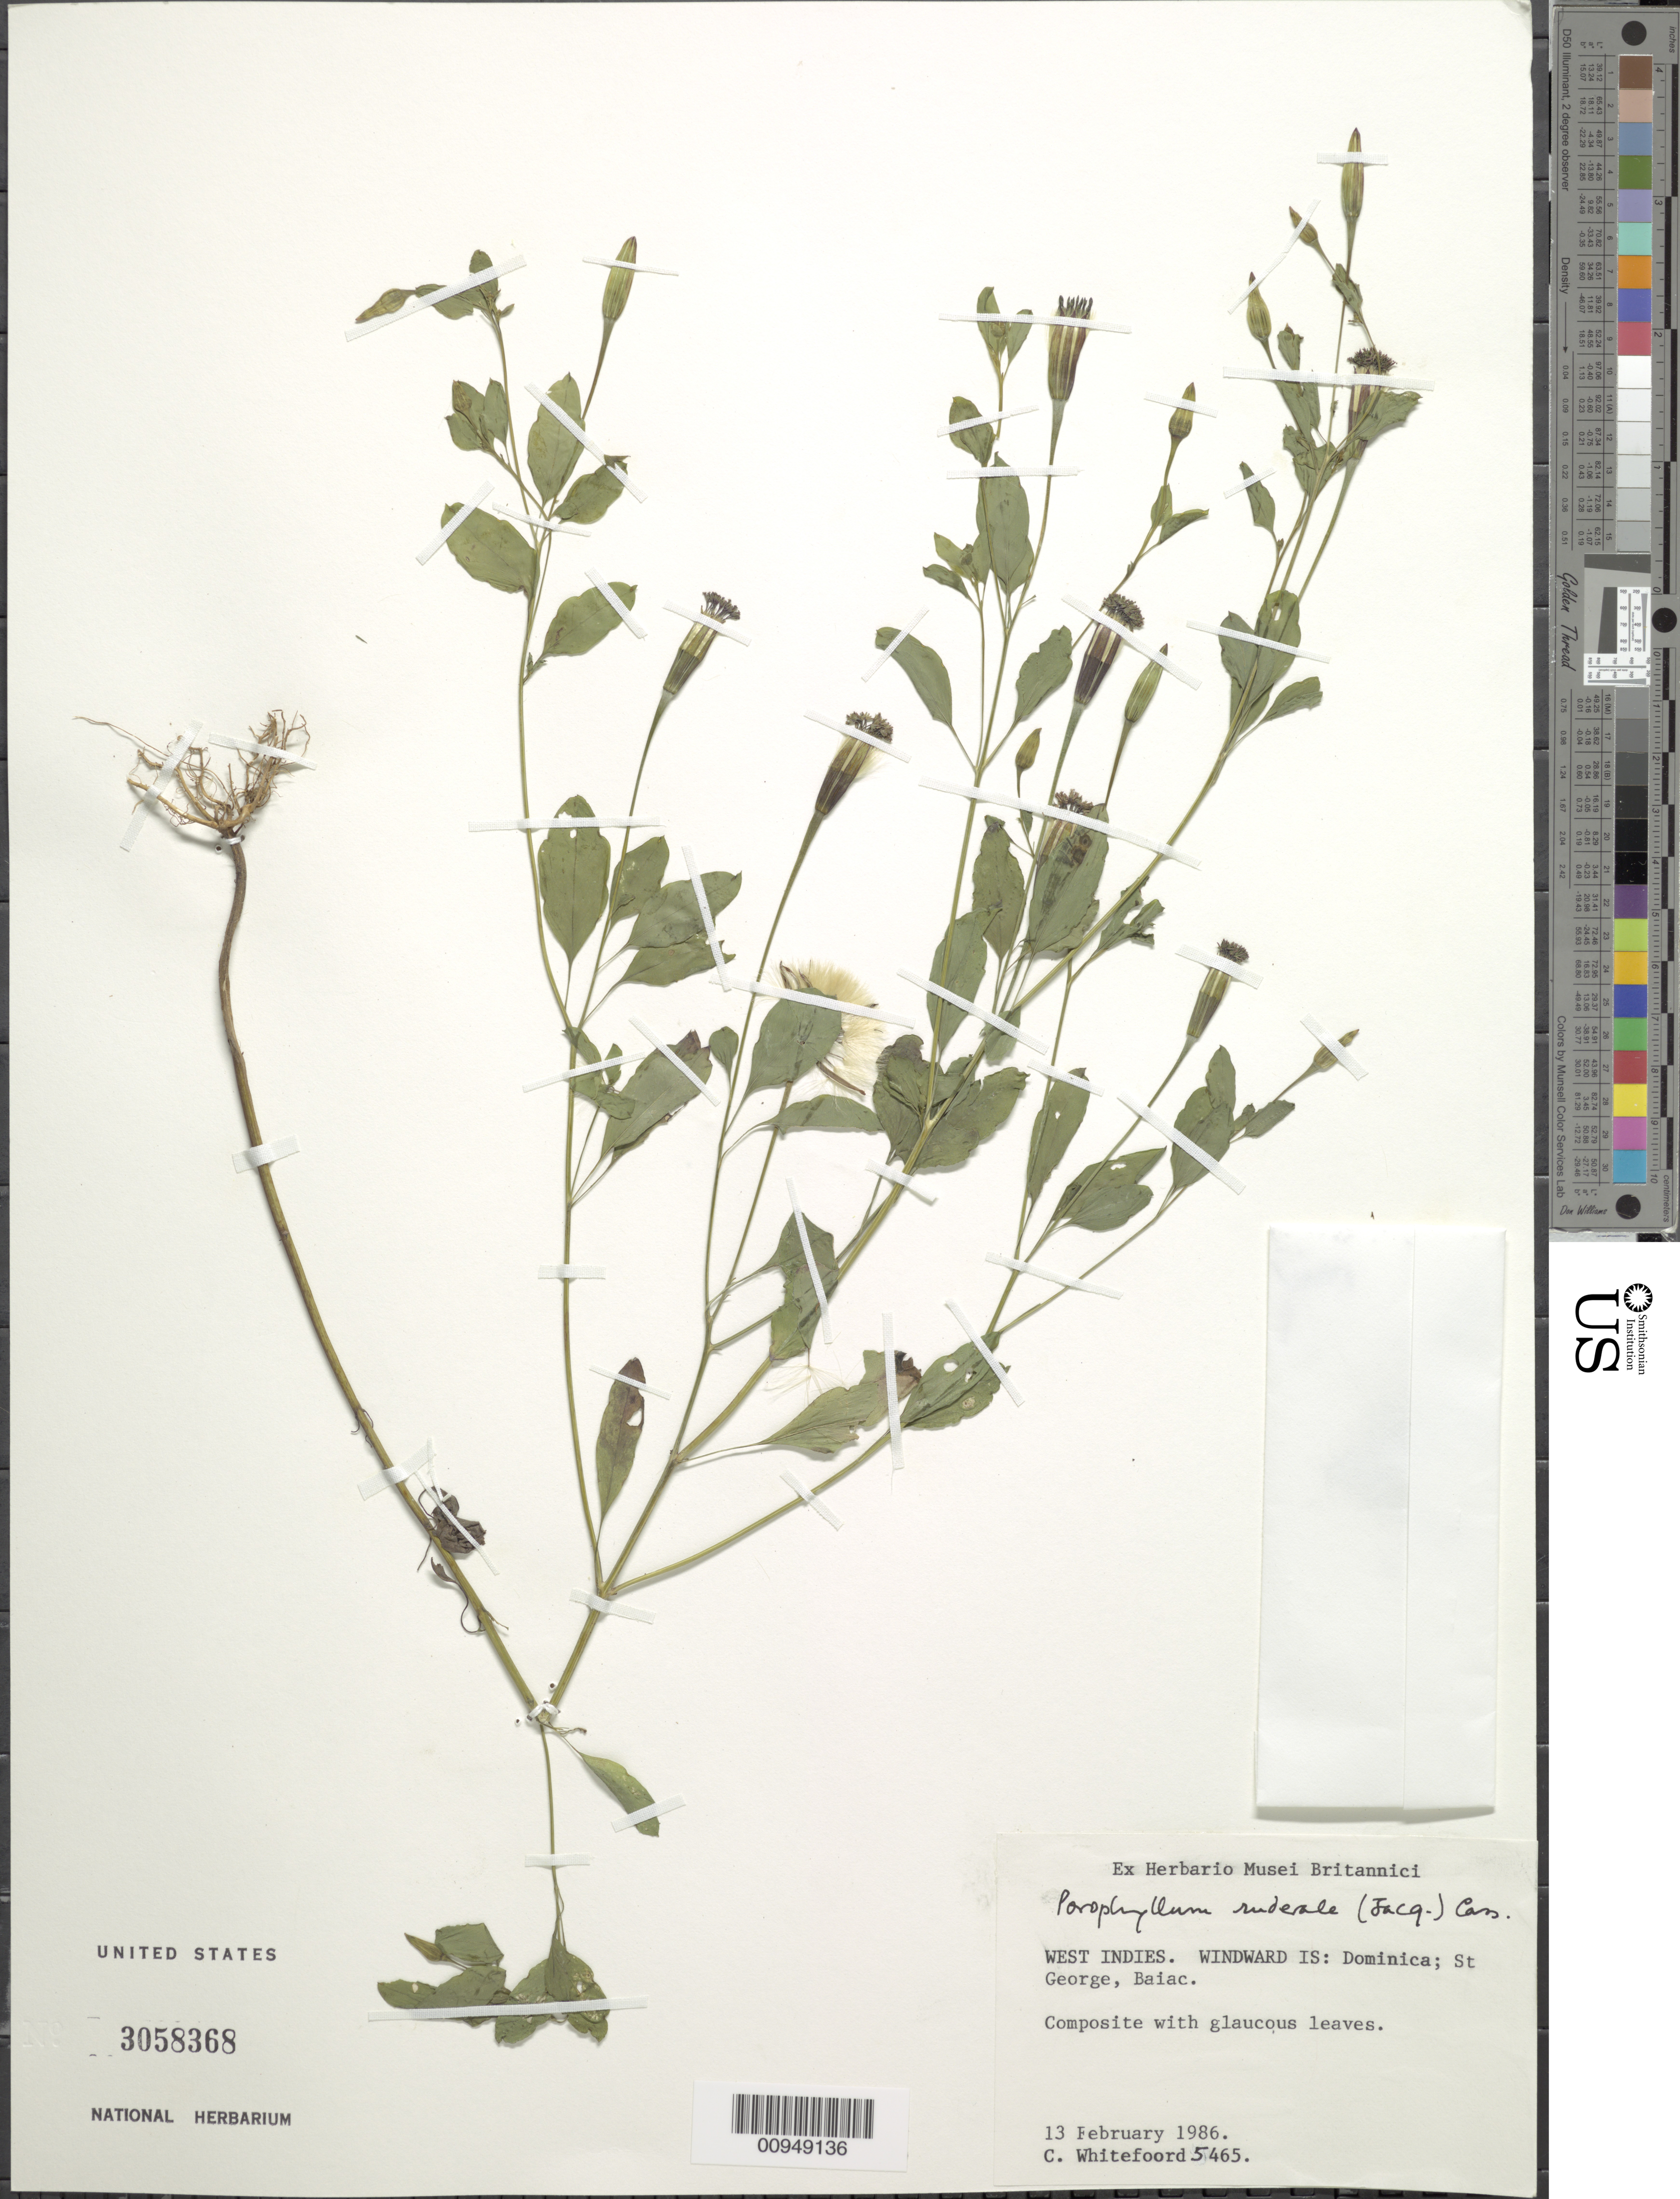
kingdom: Plantae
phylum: Tracheophyta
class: Magnoliopsida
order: Asterales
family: Asteraceae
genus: Porophyllum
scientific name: Porophyllum ruderale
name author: (Jacq.) Cass.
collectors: C. Whitefoord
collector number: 5465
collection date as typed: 13 Feb 1986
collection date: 1986-02-13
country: Dominica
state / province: St. George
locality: Baiac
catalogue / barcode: US 3058368